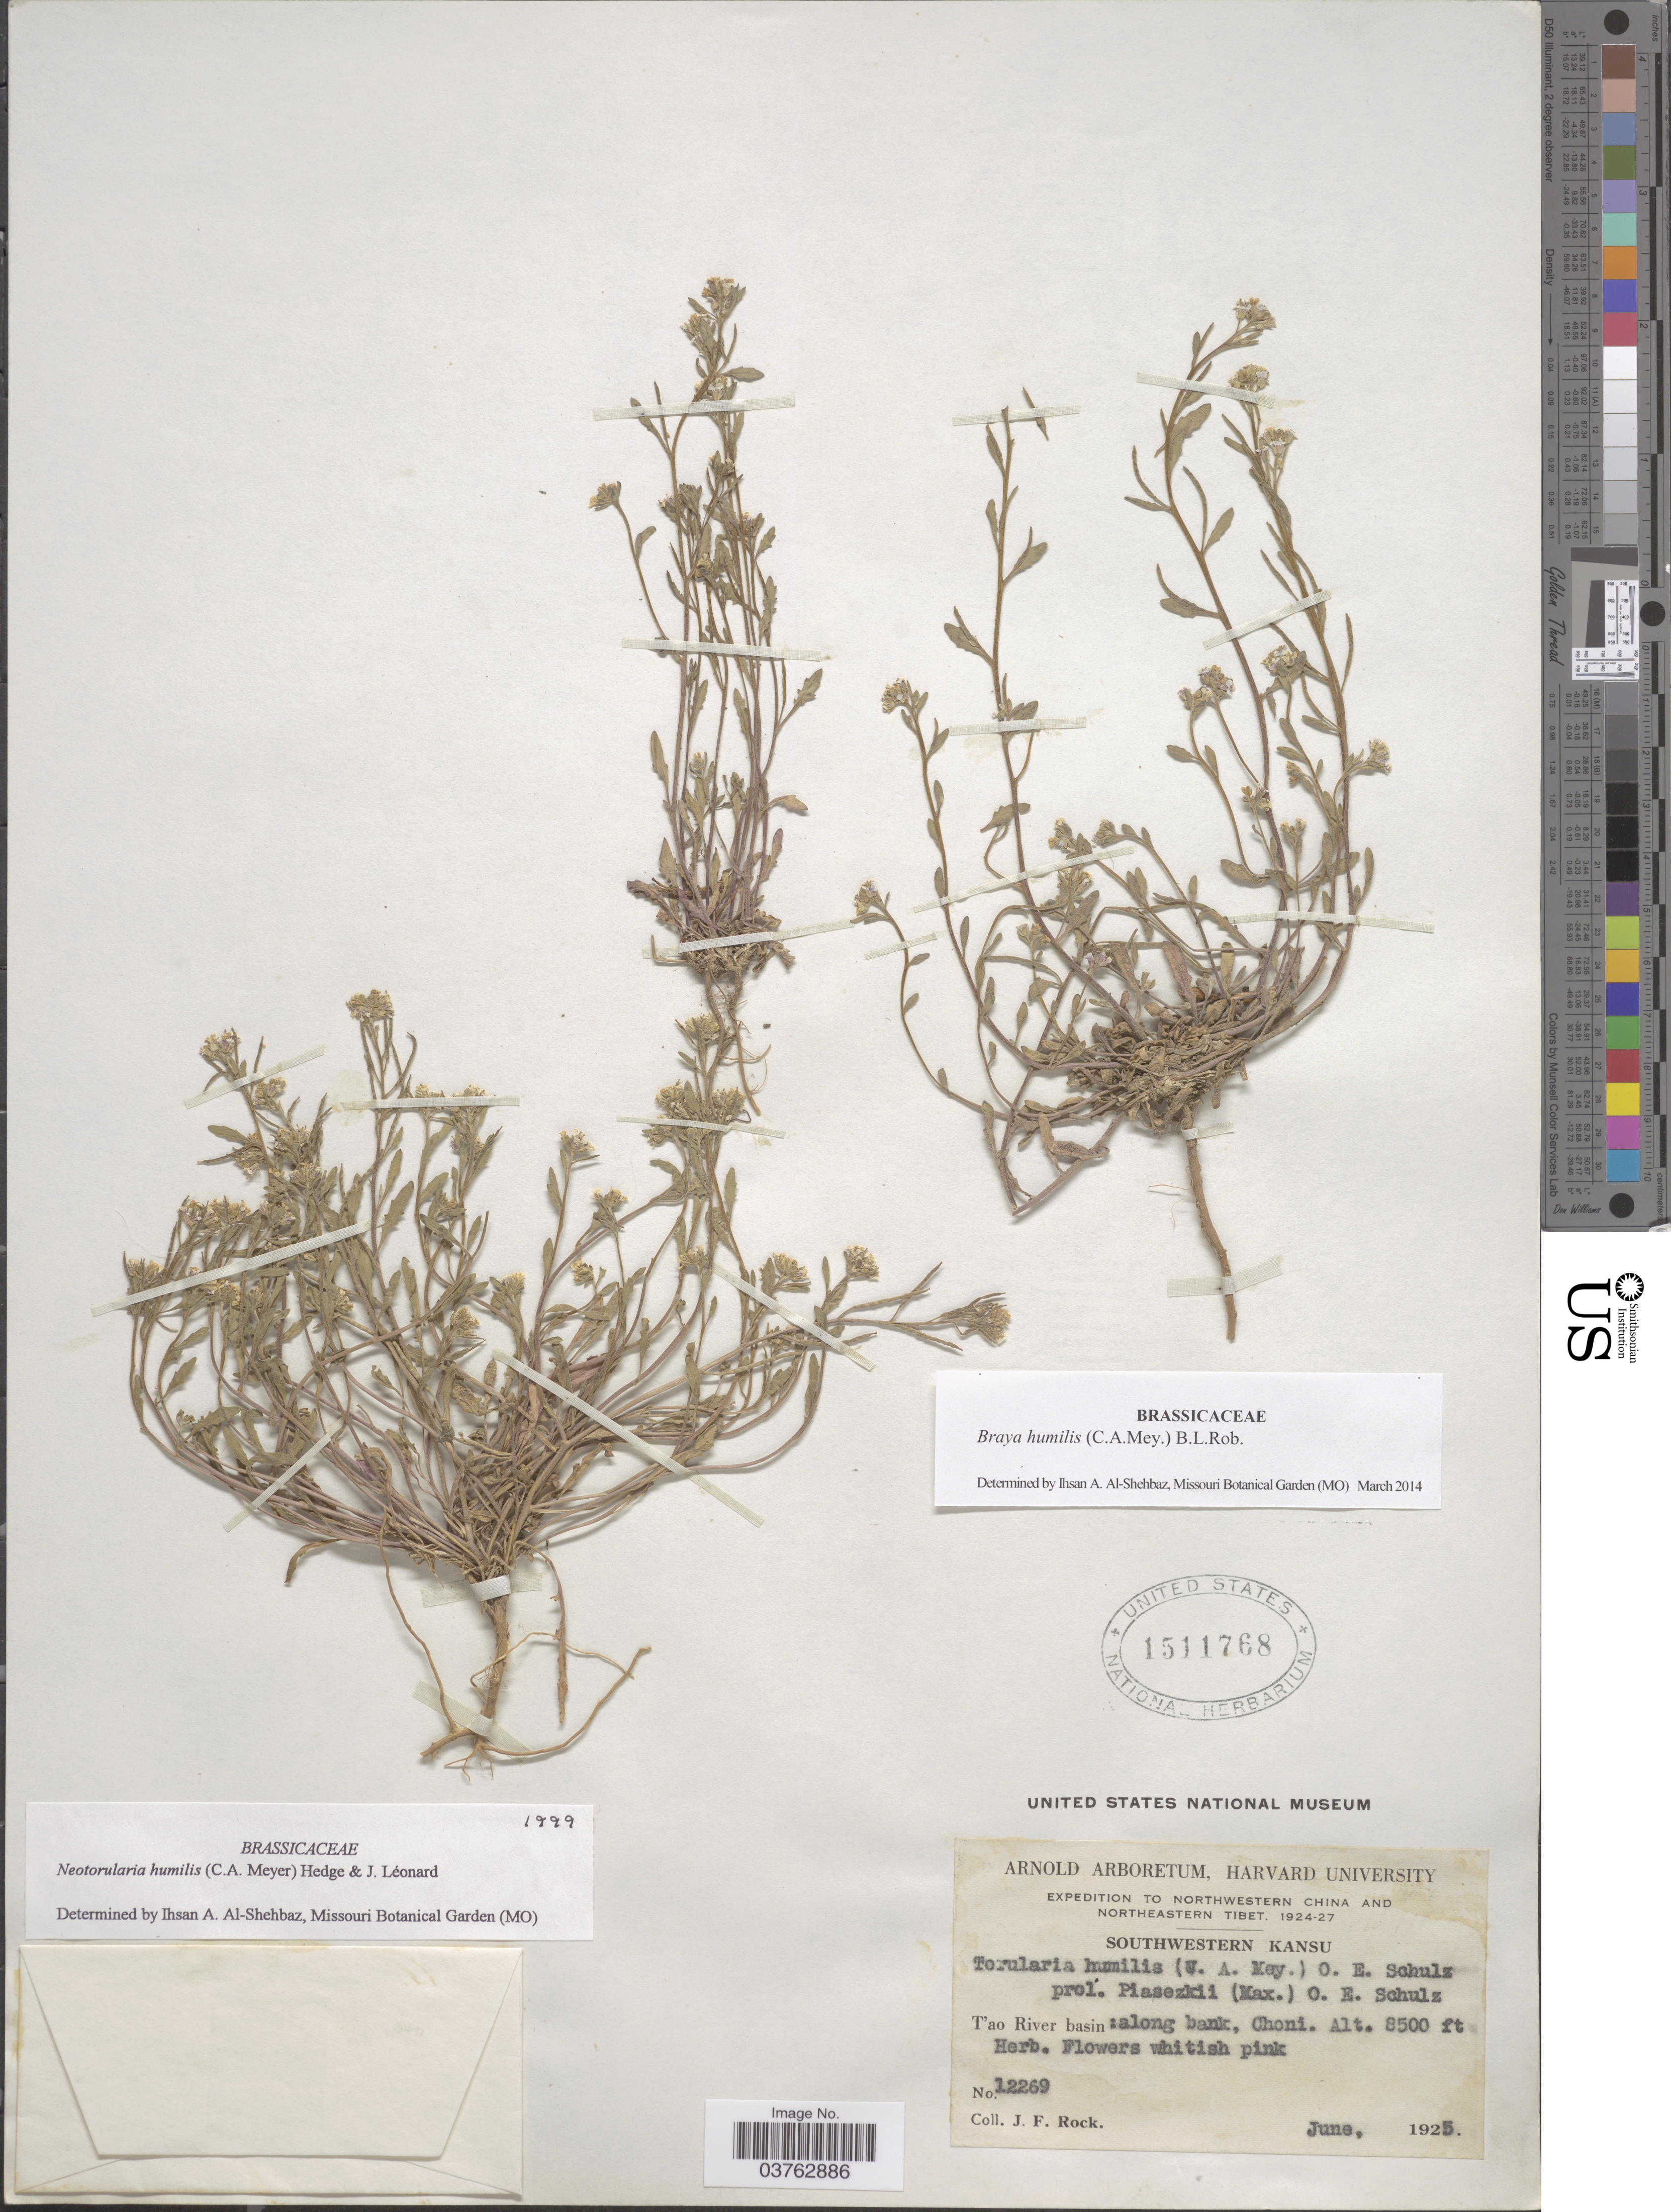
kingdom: Plantae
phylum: Tracheophyta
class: Magnoliopsida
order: Brassicales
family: Brassicaceae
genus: Braya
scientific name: Braya humilis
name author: (C.A. Mey.) B.L. Rob.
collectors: J. Rock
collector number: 12269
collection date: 1925-06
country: China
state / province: Gansu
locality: Northwestern China. Southwestern Kansu. T'ao River basin: along bank, Choni.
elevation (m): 2591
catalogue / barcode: US 1511768